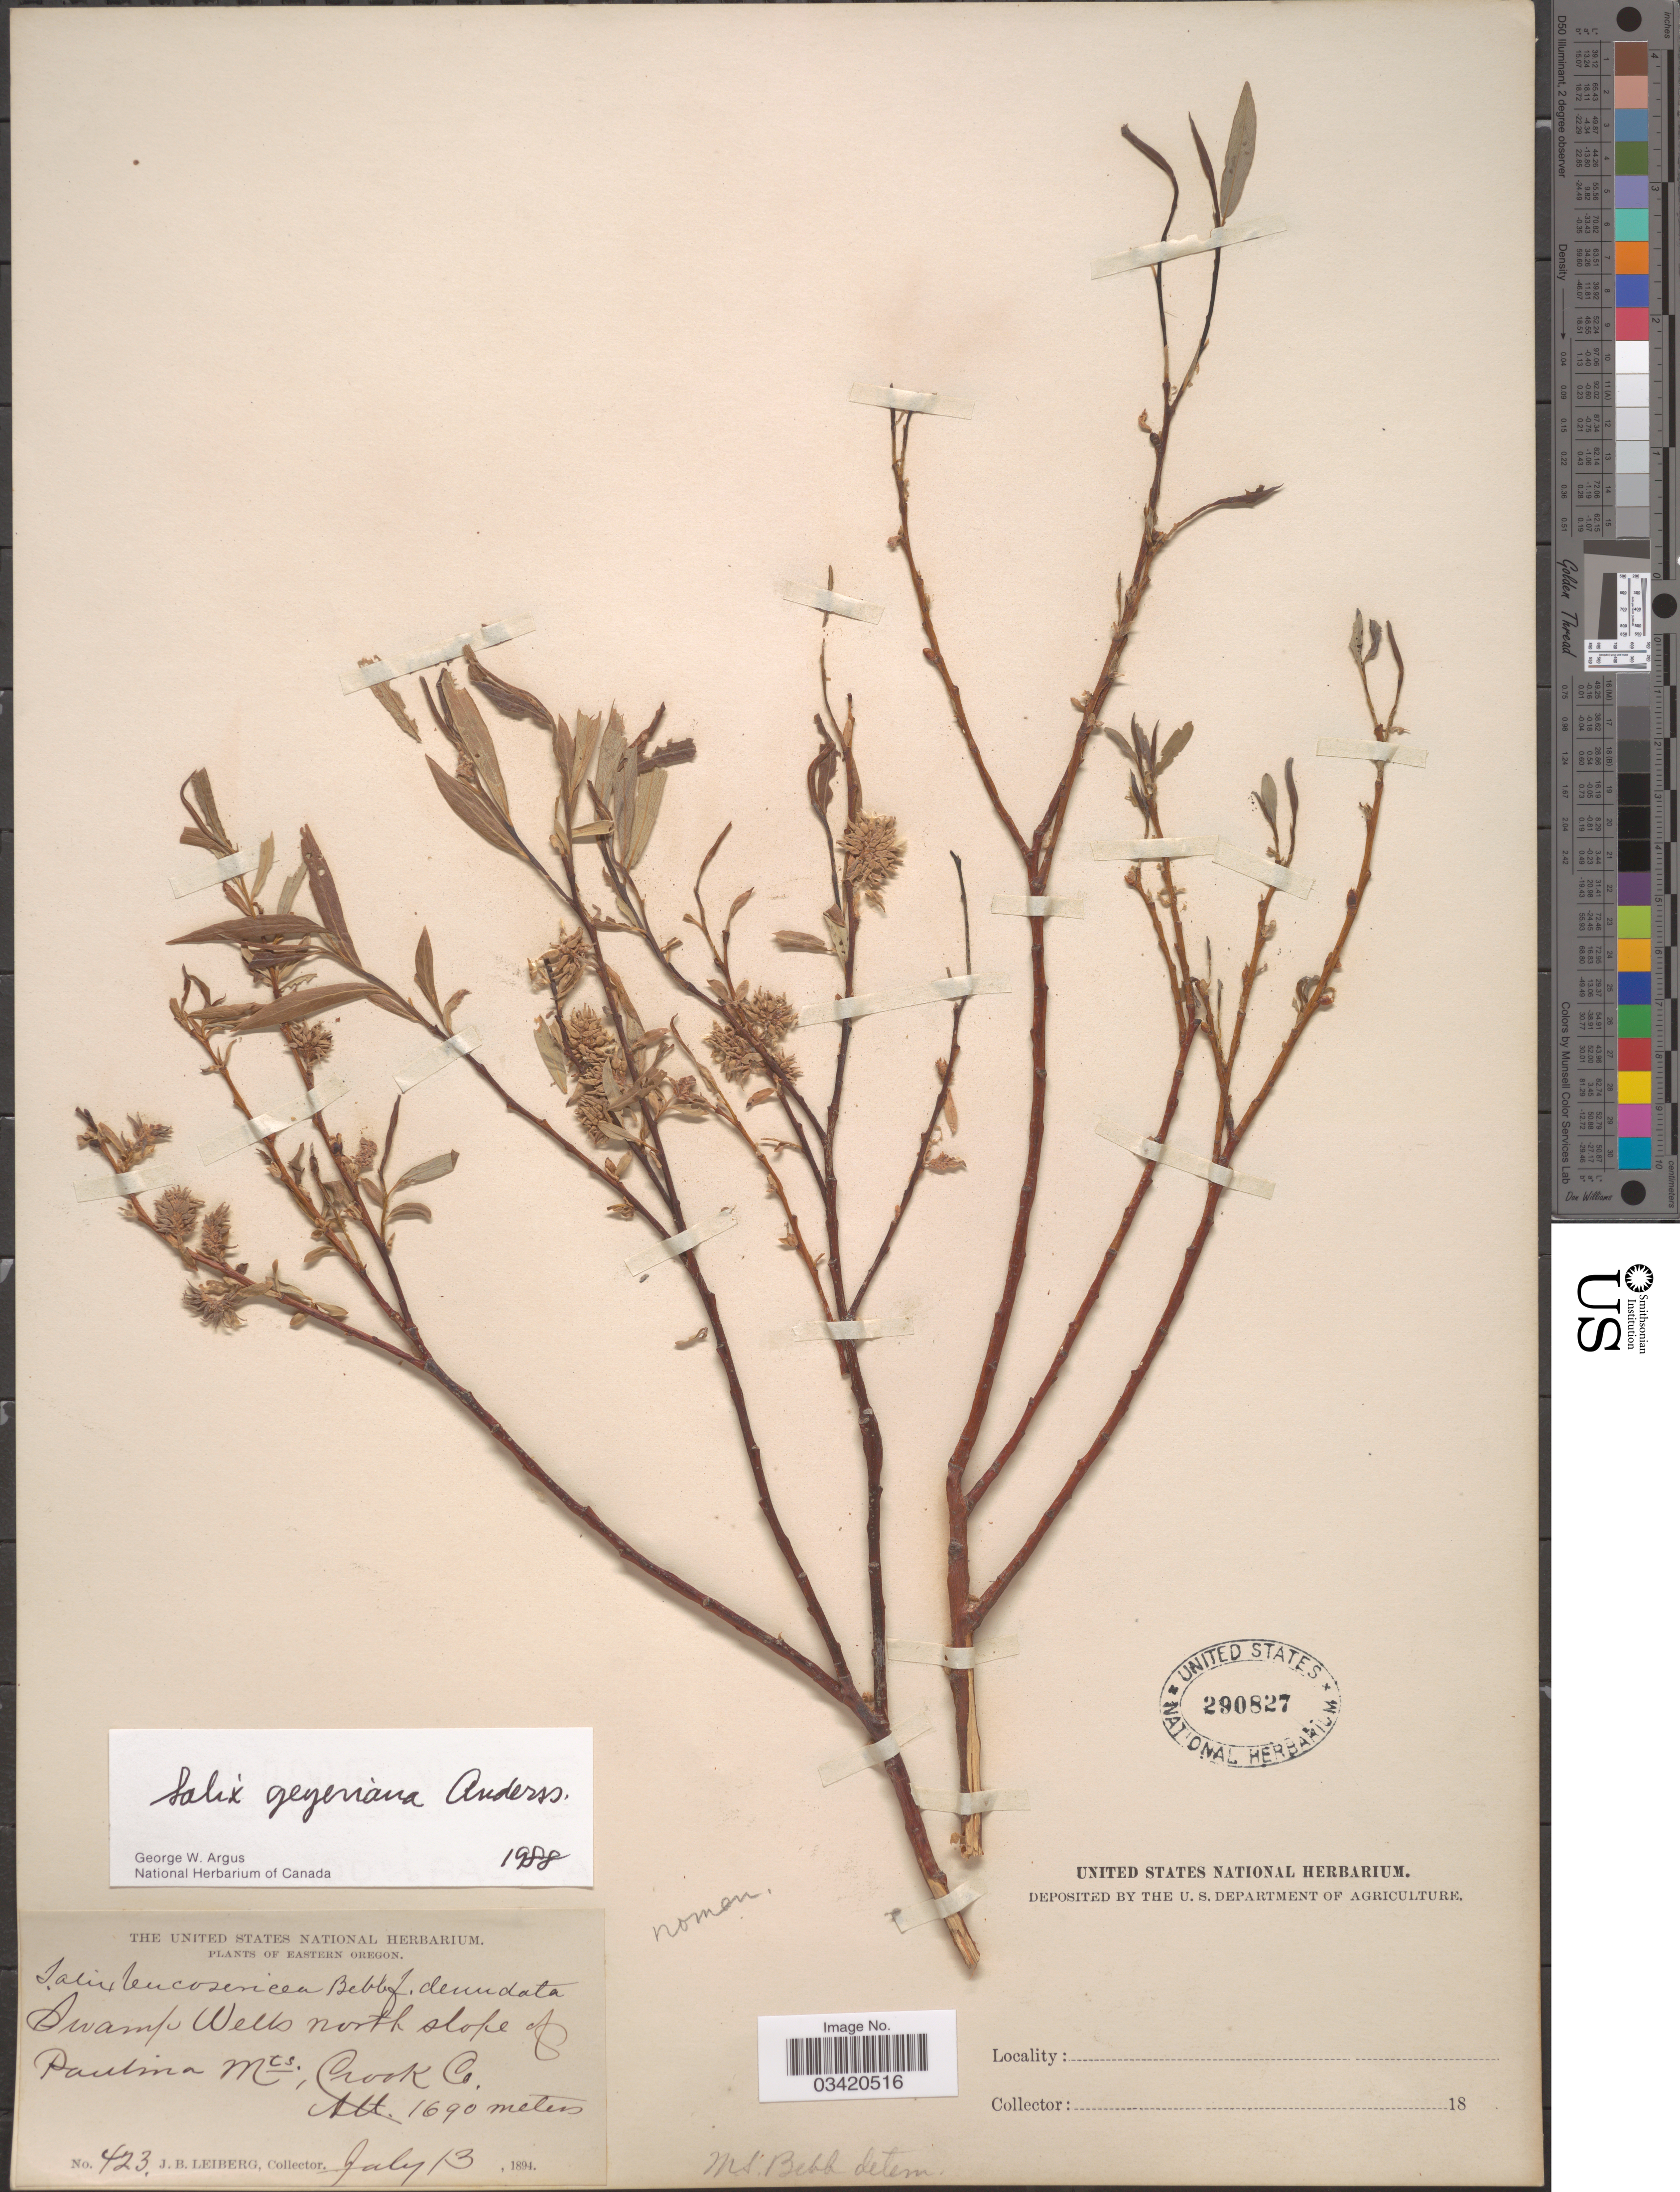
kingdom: Plantae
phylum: Tracheophyta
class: Magnoliopsida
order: Malpighiales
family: Salicaceae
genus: Salix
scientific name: Salix geyeriana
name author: Andersson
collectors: J. B. Leiberg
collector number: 423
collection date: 1894-07-13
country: United States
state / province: Oregon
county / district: Crook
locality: Eastern Oregon. Swamp Wells north slope of Paulima Mts., Crook Co.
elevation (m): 1690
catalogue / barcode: US 290827